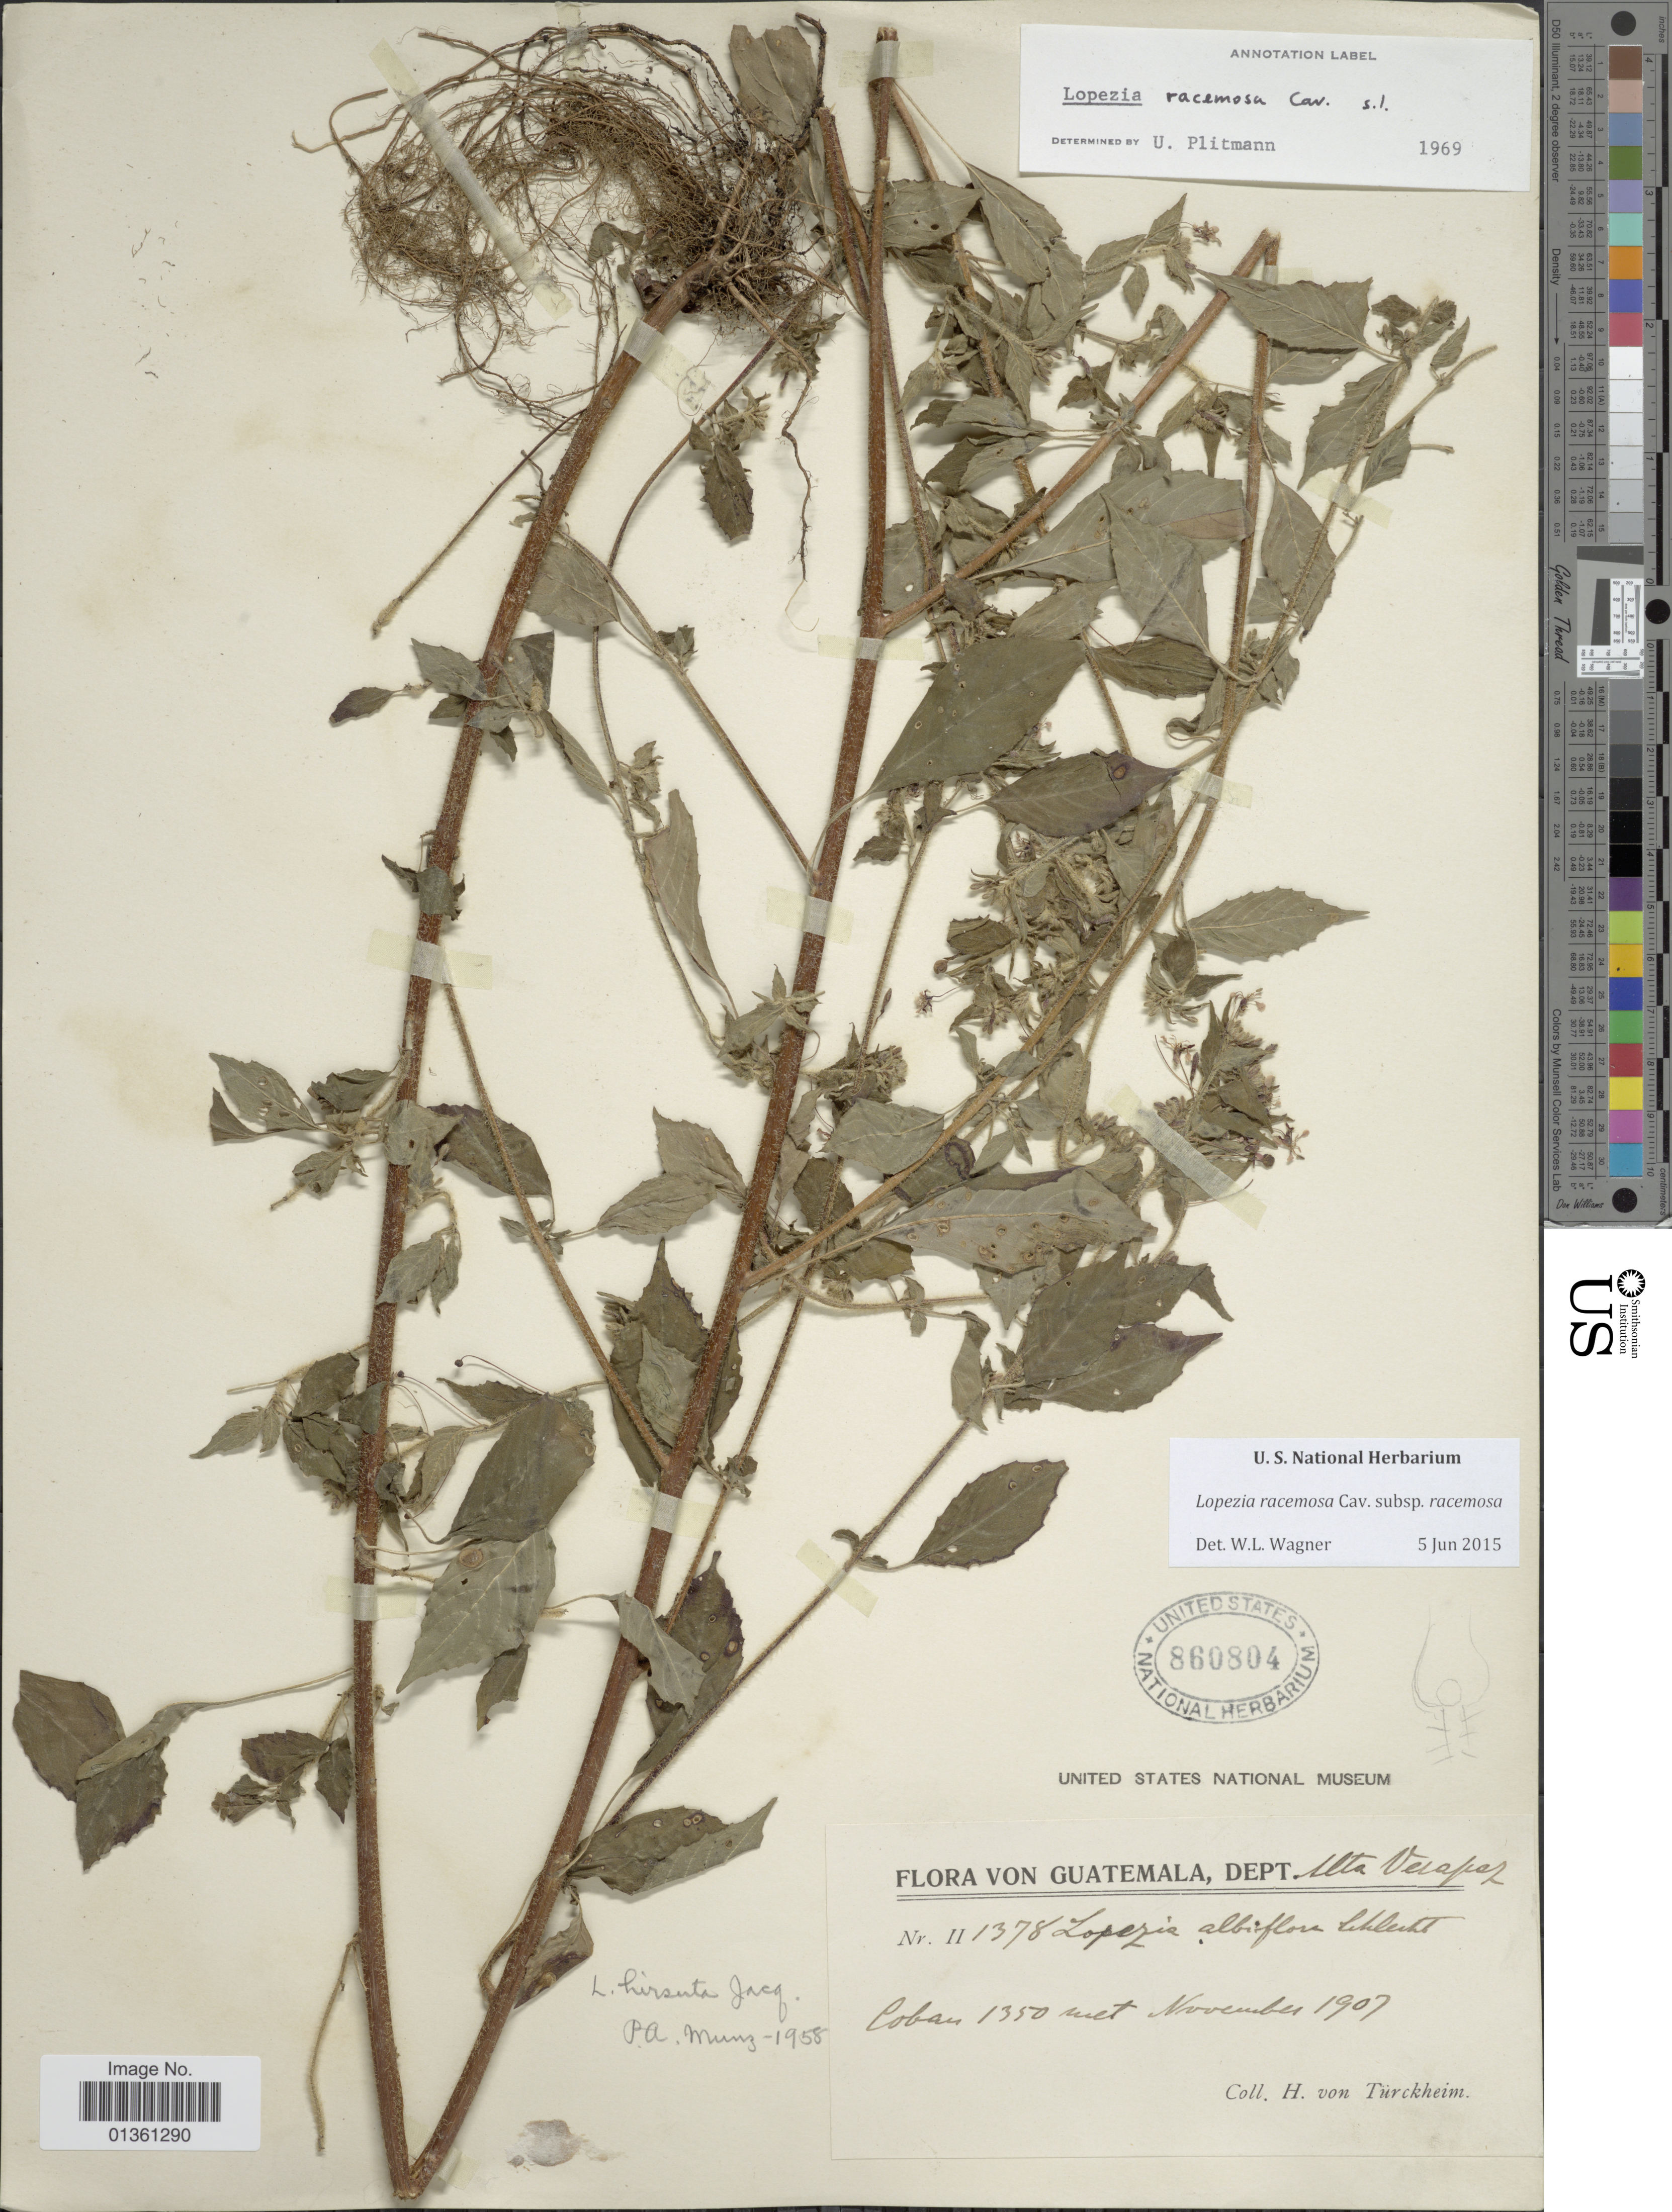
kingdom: Plantae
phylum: Tracheophyta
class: Magnoliopsida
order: Myrtales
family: Onagraceae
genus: Lopezia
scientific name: Lopezia racemosa subsp. racemosa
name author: Cav.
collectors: H. von Türckheim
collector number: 111378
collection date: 1907-11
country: Guatemala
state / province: Alta Verapaz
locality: Coban.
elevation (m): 1350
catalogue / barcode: US 860804